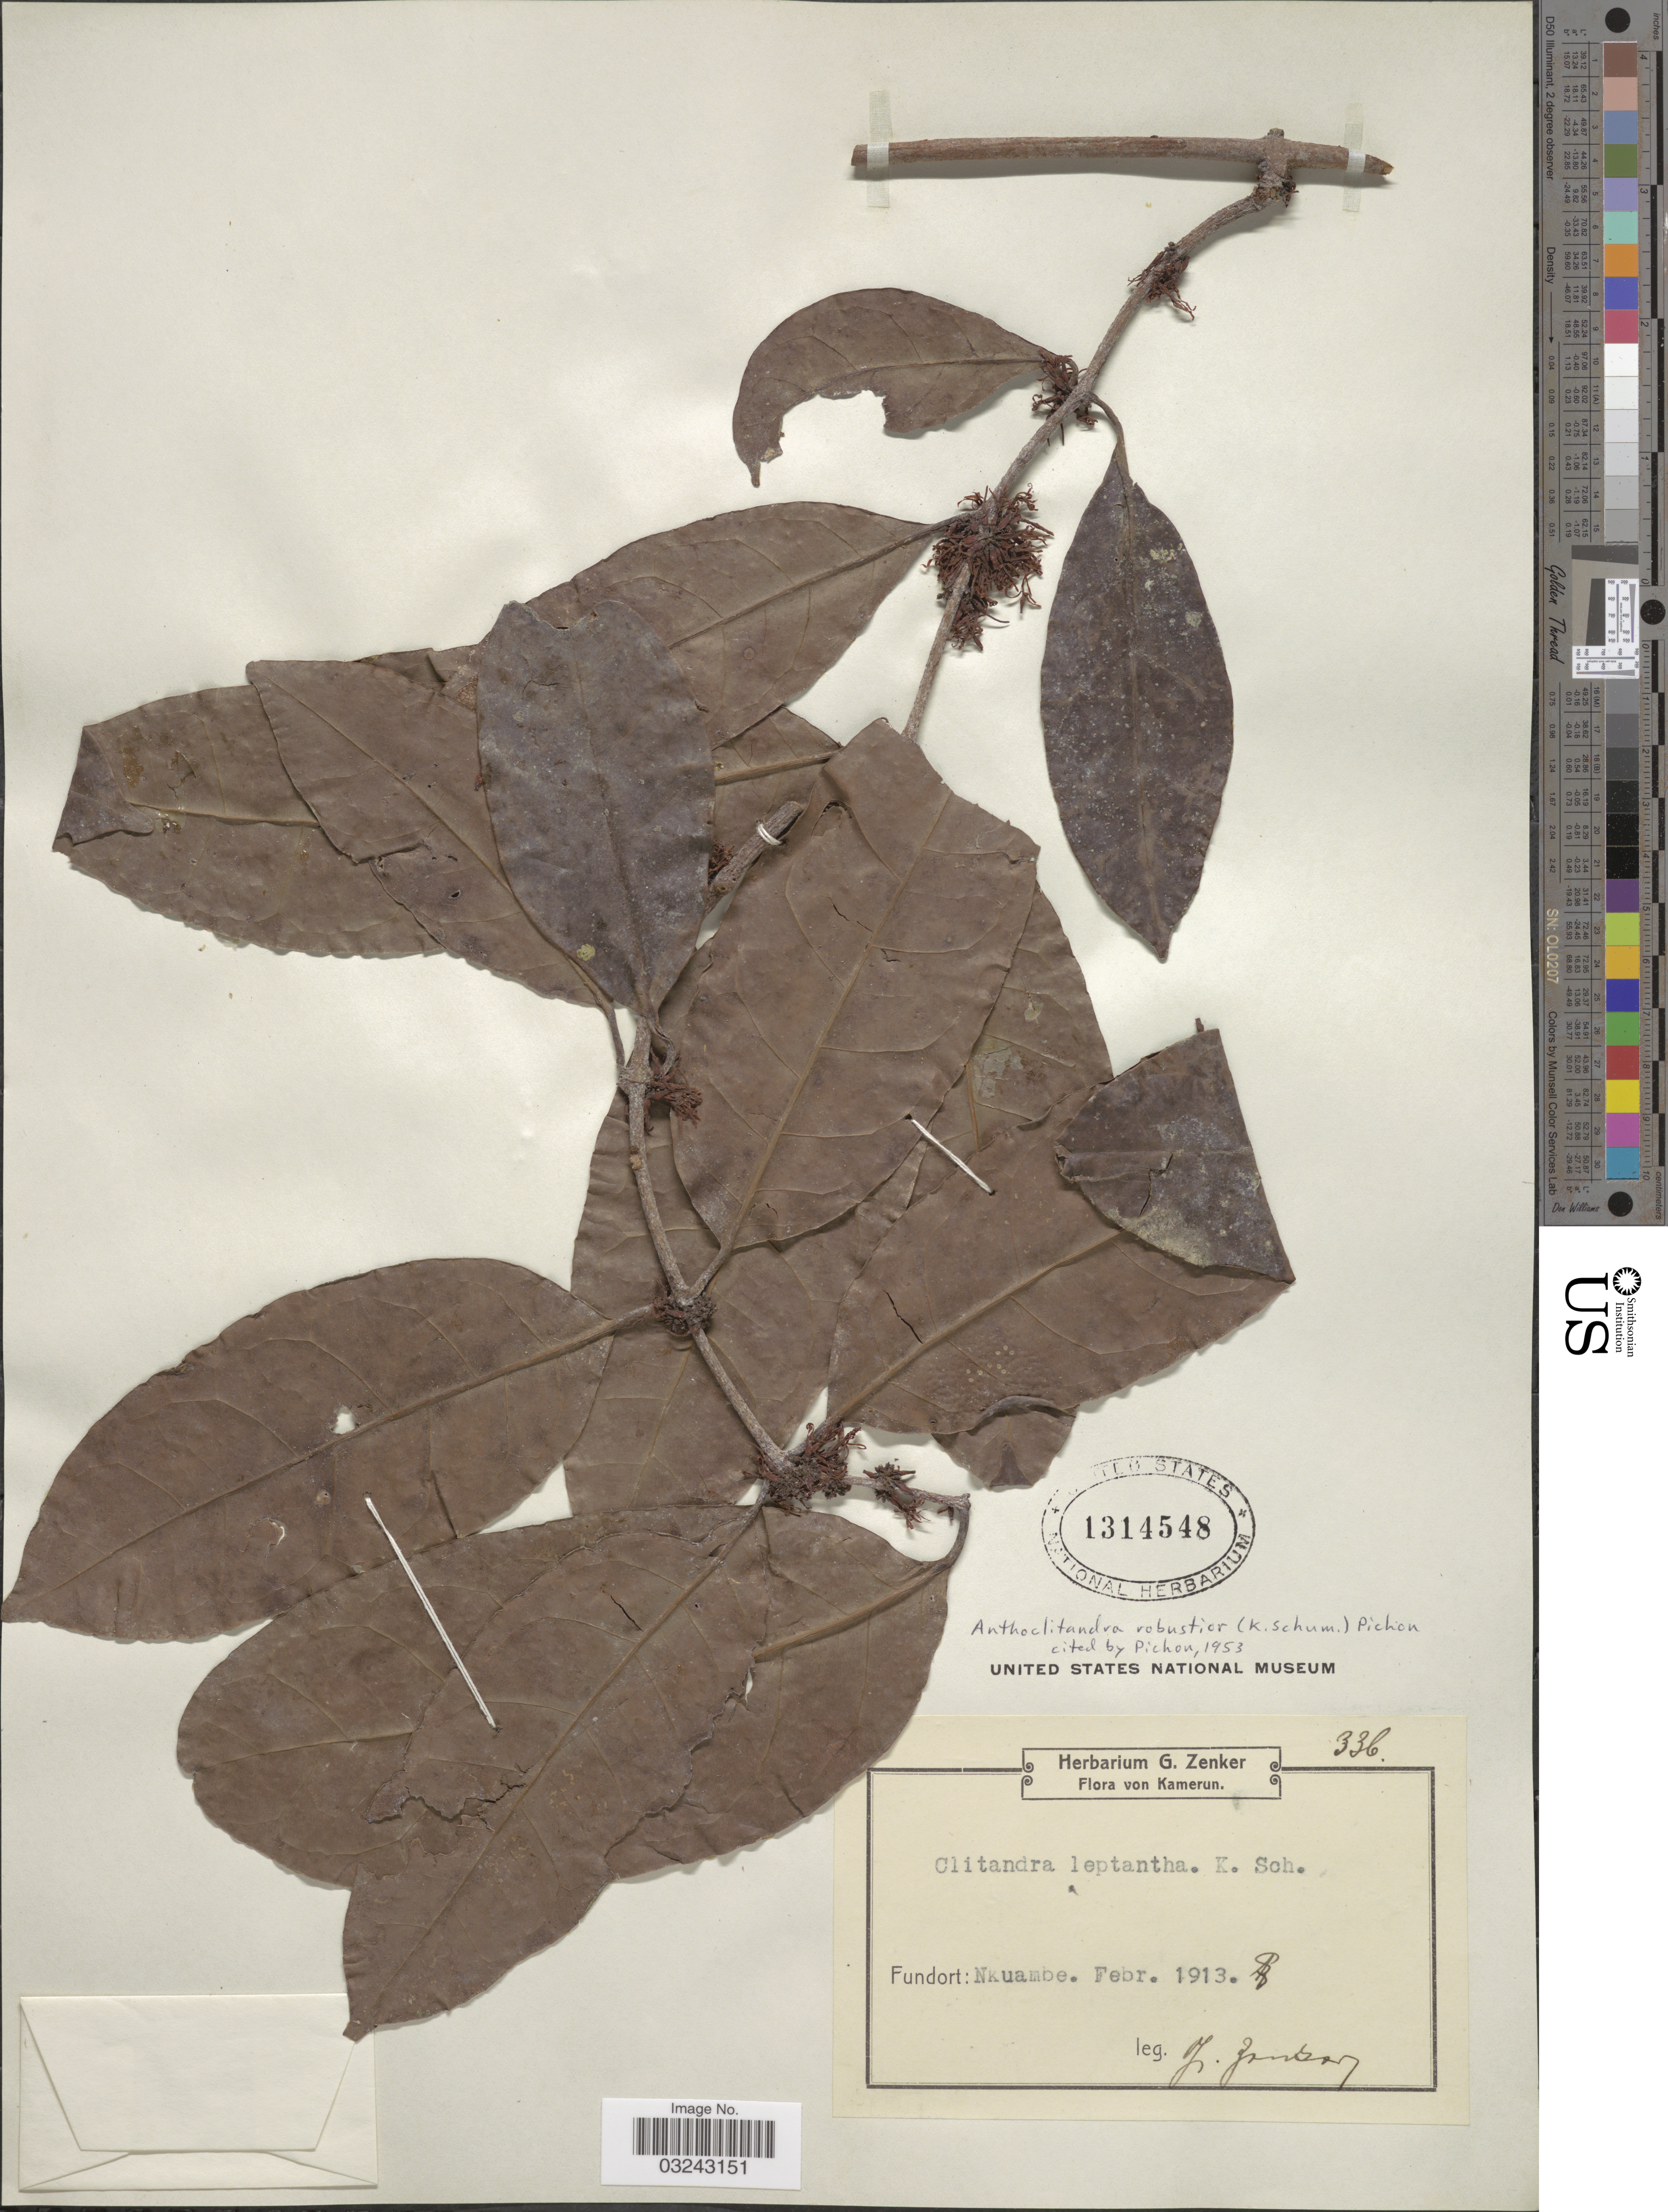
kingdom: Plantae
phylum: Tracheophyta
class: Magnoliopsida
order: Gentianales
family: Apocynaceae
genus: Anthoclitandra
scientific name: Anthoclitandra robustior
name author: (K. Schum.) Pichon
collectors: G. A. Zenker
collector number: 336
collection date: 1913-02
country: Cameroon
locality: NKuambe.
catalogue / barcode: US 1314548